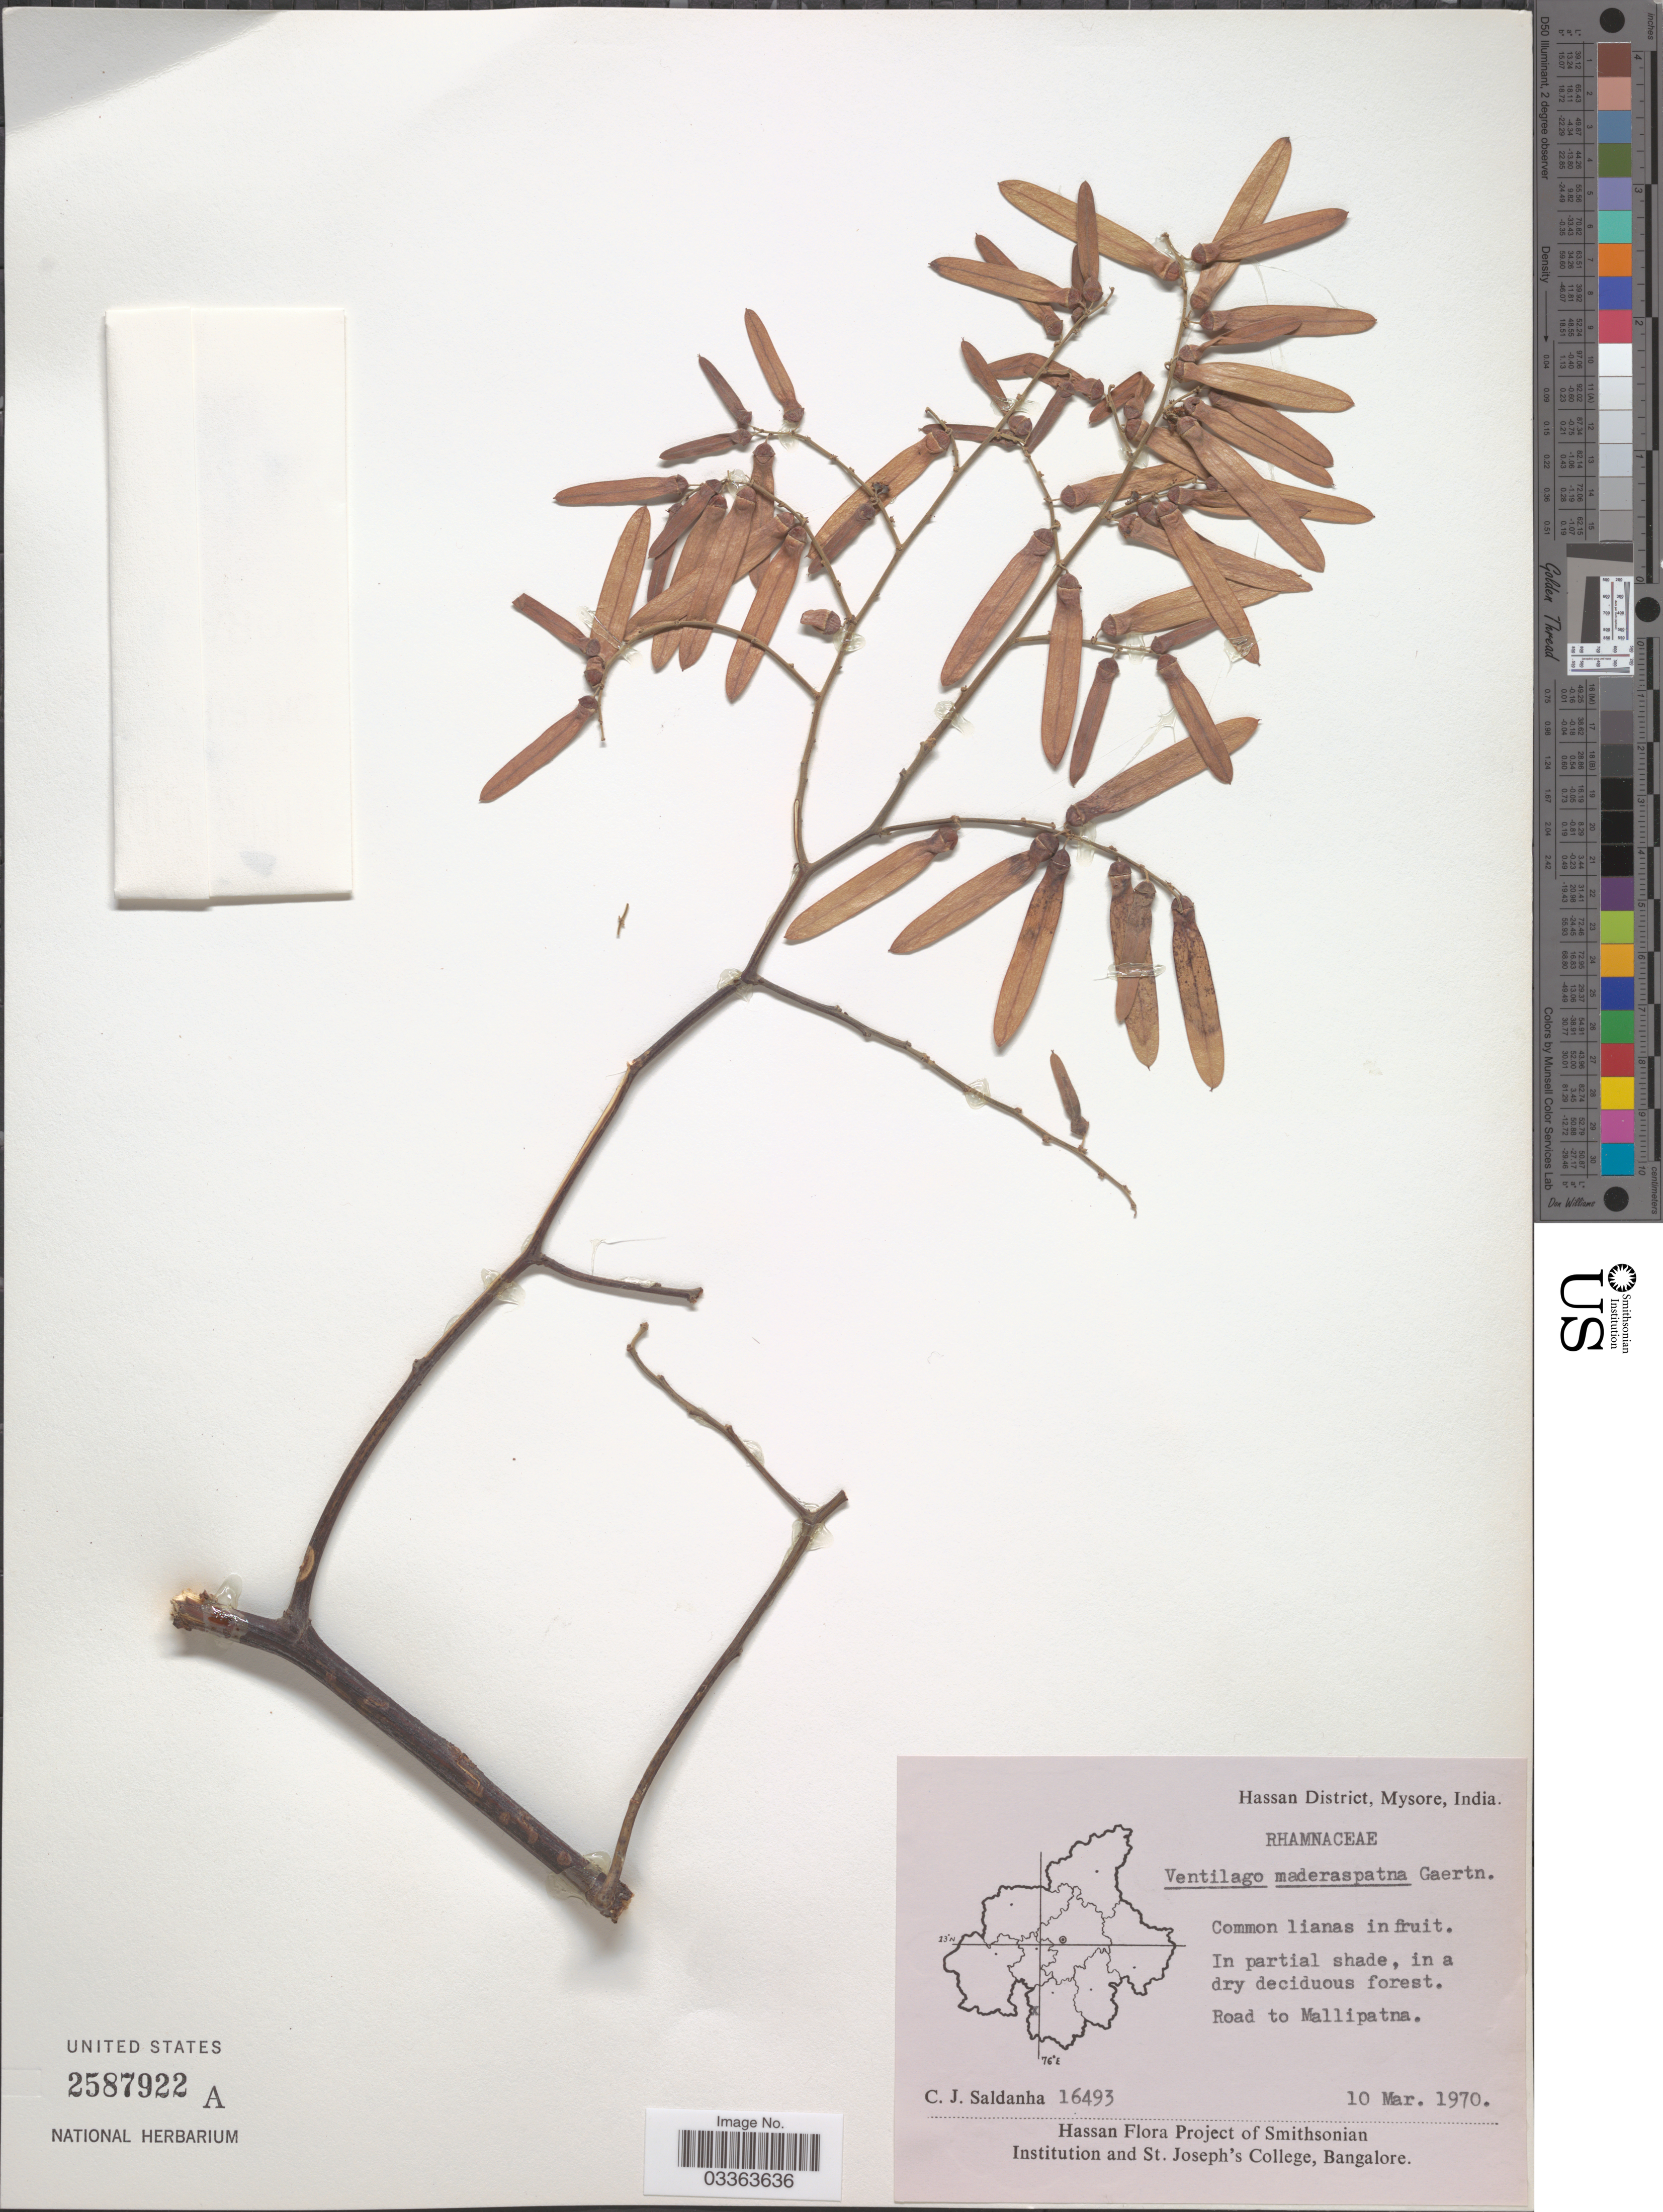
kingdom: Plantae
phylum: Tracheophyta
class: Magnoliopsida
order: Rosales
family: Rhamnaceae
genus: Ventilago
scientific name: Ventilago madraspatana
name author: Gaertn.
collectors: C. J. Saldanha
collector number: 16493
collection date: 1970-03-10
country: India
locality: Hassan District, Mysore. Road to Mallipatna.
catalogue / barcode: US 2587922A